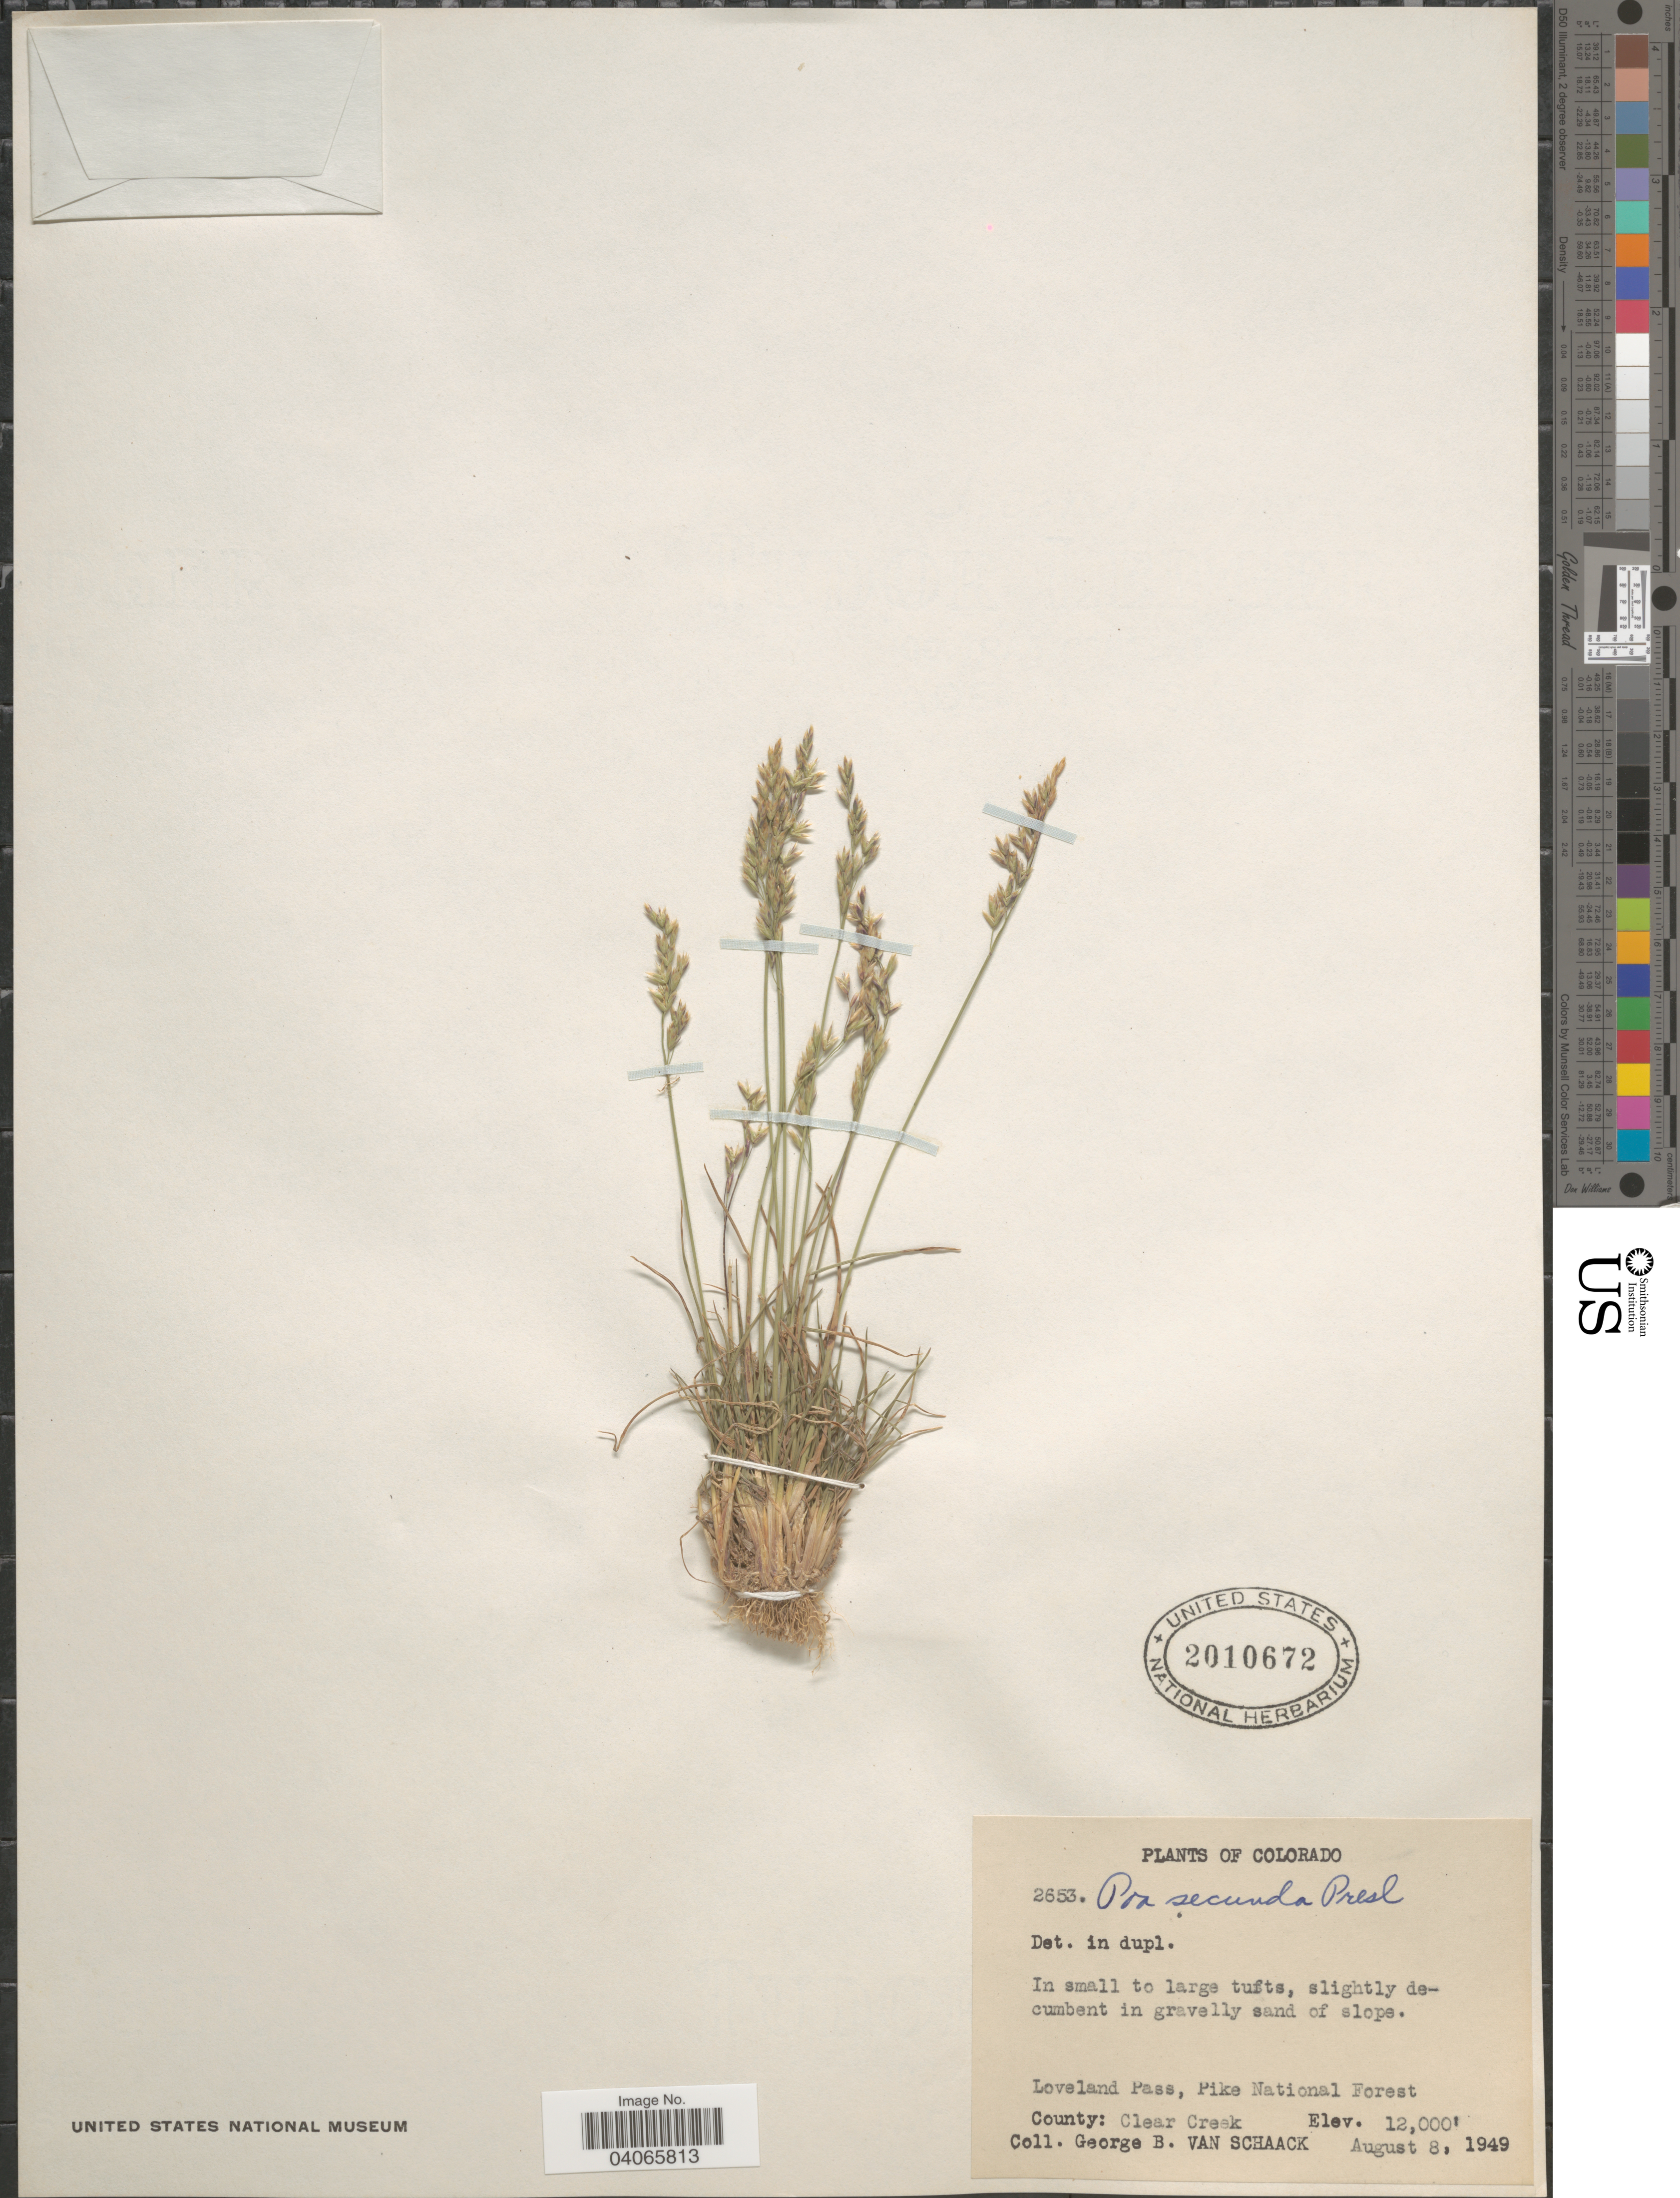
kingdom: Plantae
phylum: Tracheophyta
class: Liliopsida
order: Poales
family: Poaceae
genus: Poa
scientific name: Poa secunda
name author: J. Presl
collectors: G. Van Schaack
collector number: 2653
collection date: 1949-08-08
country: United States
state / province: Colorado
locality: Loveland Pass, Pike National Forest. County: Clear Creek.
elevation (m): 3658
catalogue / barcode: US 2010672